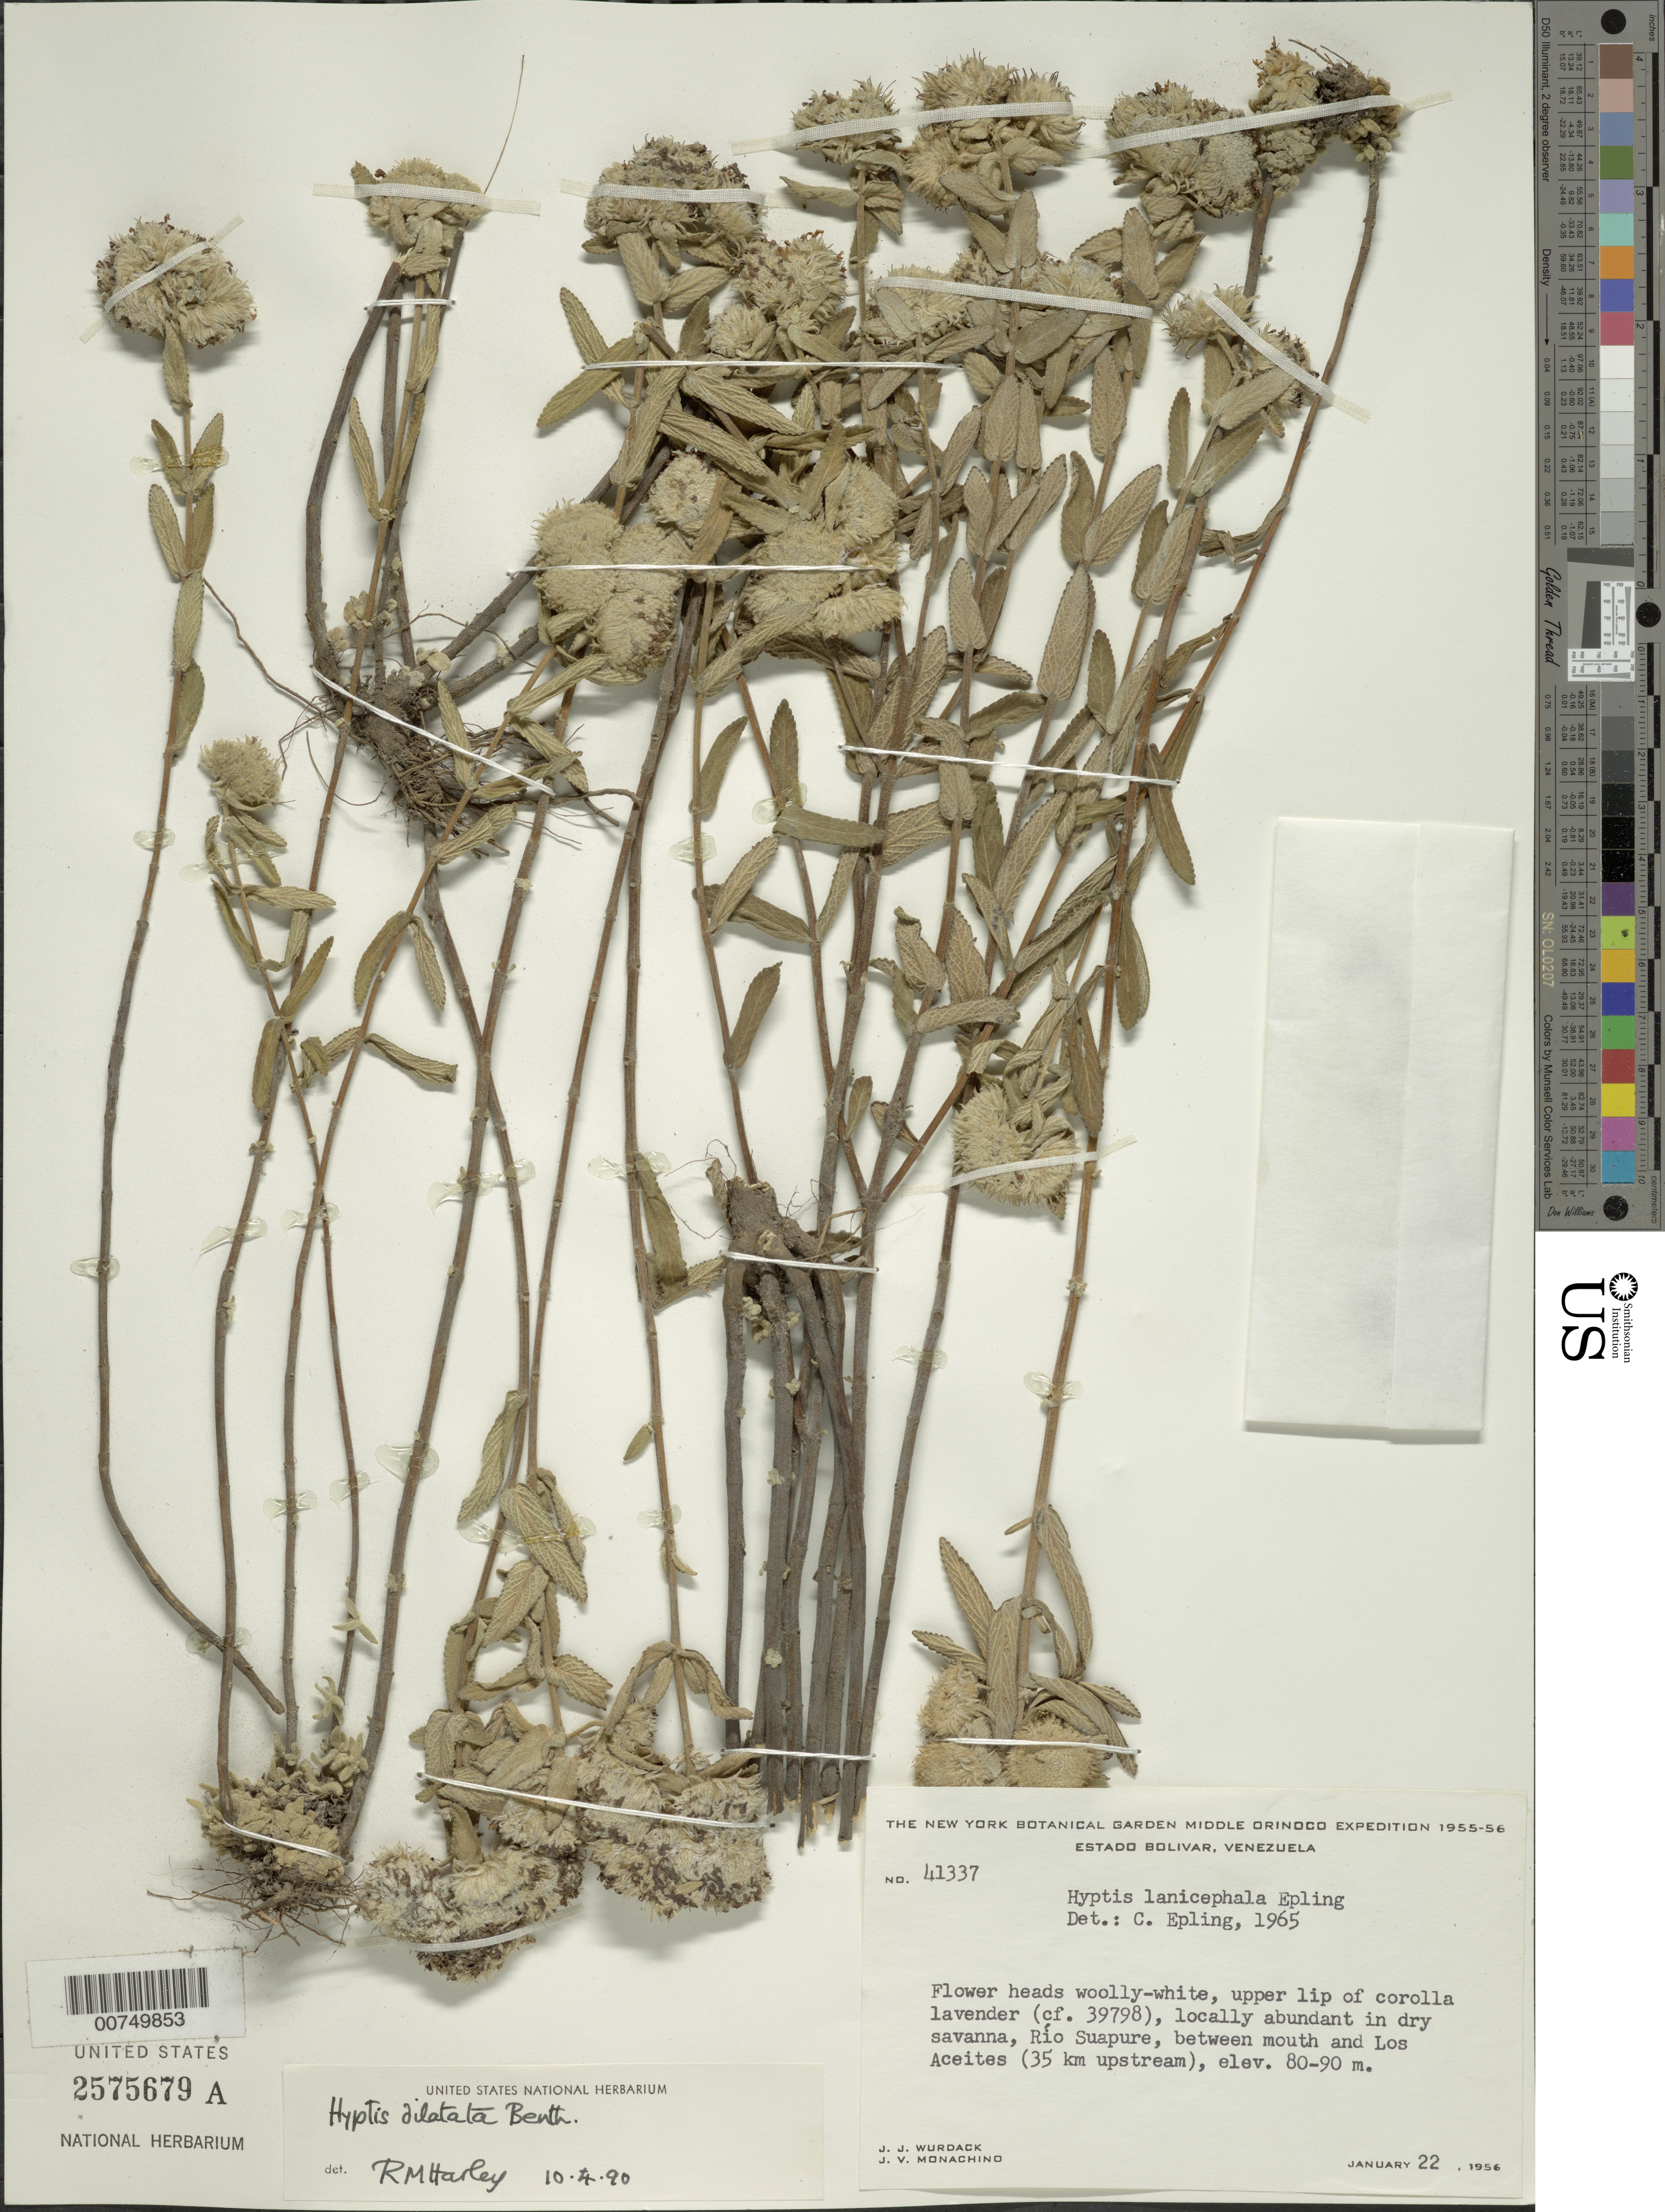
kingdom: Plantae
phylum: Tracheophyta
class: Magnoliopsida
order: Lamiales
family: Lamiaceae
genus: Hyptis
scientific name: Hyptis dilatata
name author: Benth.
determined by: Harley, R. M.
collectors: J. J. Wurdack & J. V. Monachino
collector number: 41337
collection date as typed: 22-Jan-56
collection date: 1956-01-22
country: Venezuela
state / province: Bolívar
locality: Río Suapure, between mouth & Los Aceites (35 km upstream)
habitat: Dry savanna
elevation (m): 80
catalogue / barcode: US 2575679A